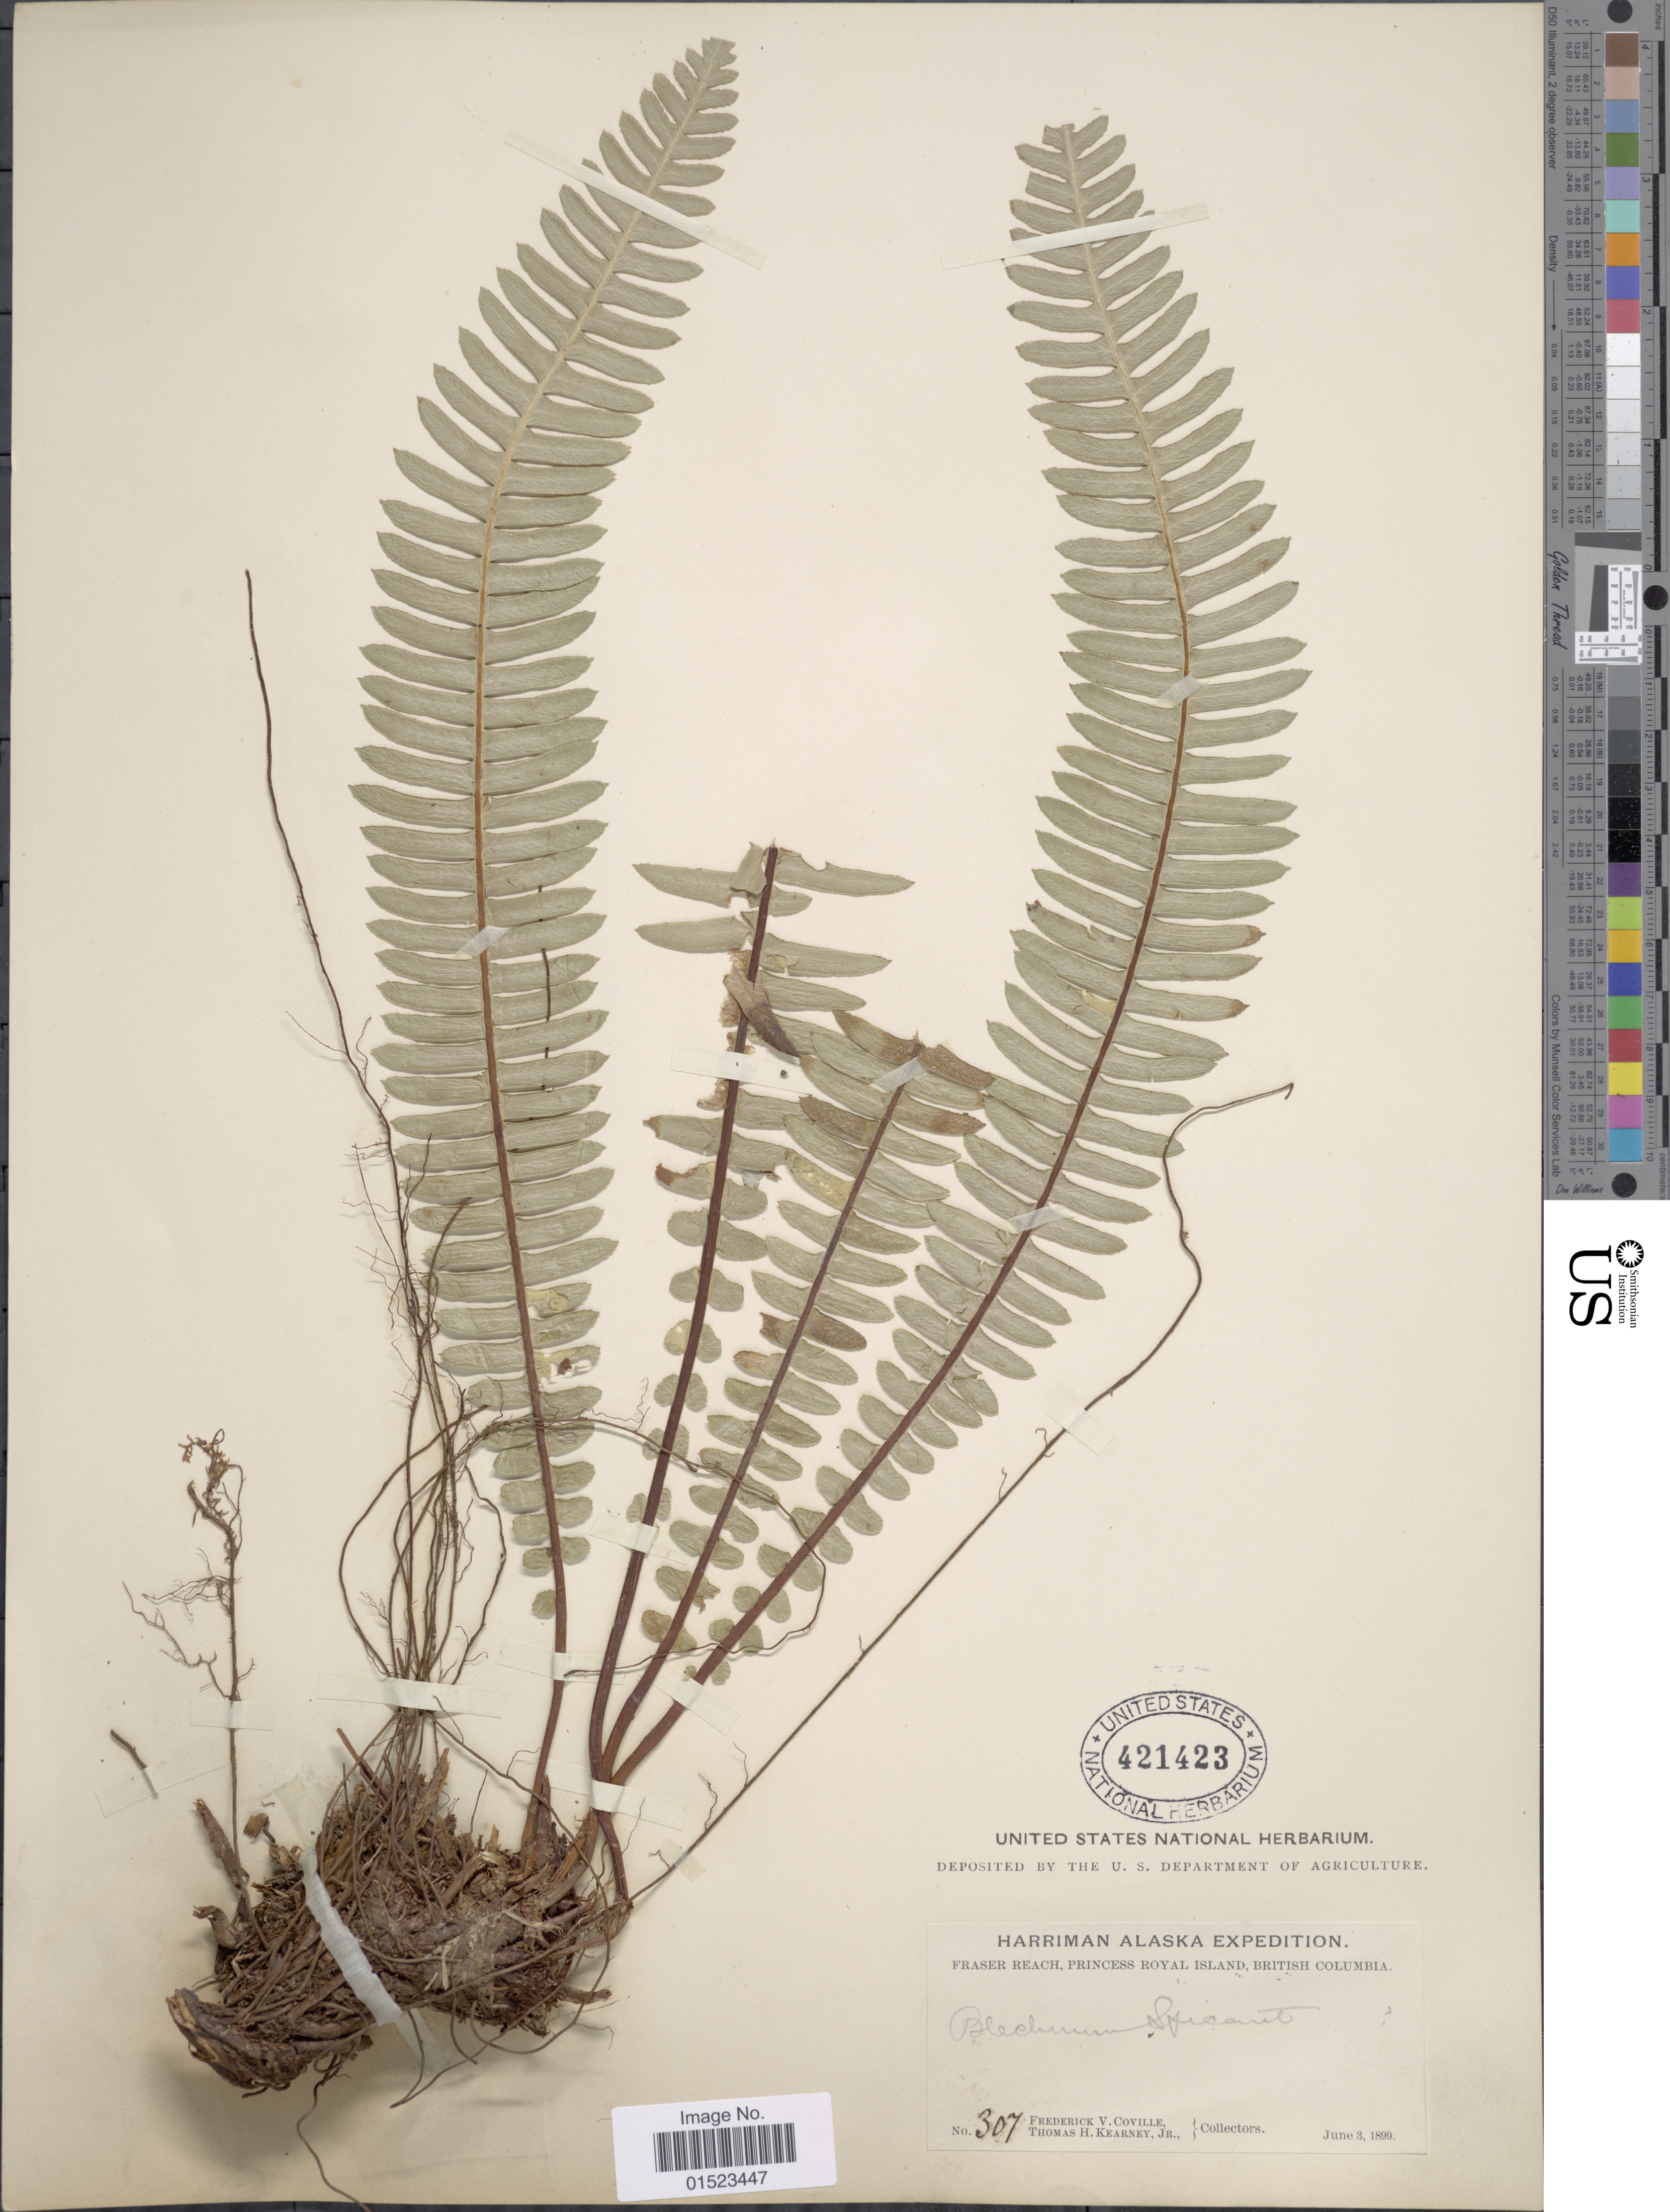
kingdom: Plantae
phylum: Tracheophyta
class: Polypodiopsida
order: Polypodiales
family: Blechnaceae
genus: Blechnum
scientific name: Blechnum spicant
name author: (L.) Sm.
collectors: F. V. Coville & T. H. Kearney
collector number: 307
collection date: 1899-06-03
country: Canada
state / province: British Columbia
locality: Harriman Alaska Expedition, Fraser Reach, Princess Royal Island, British Colombia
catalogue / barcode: US 421423